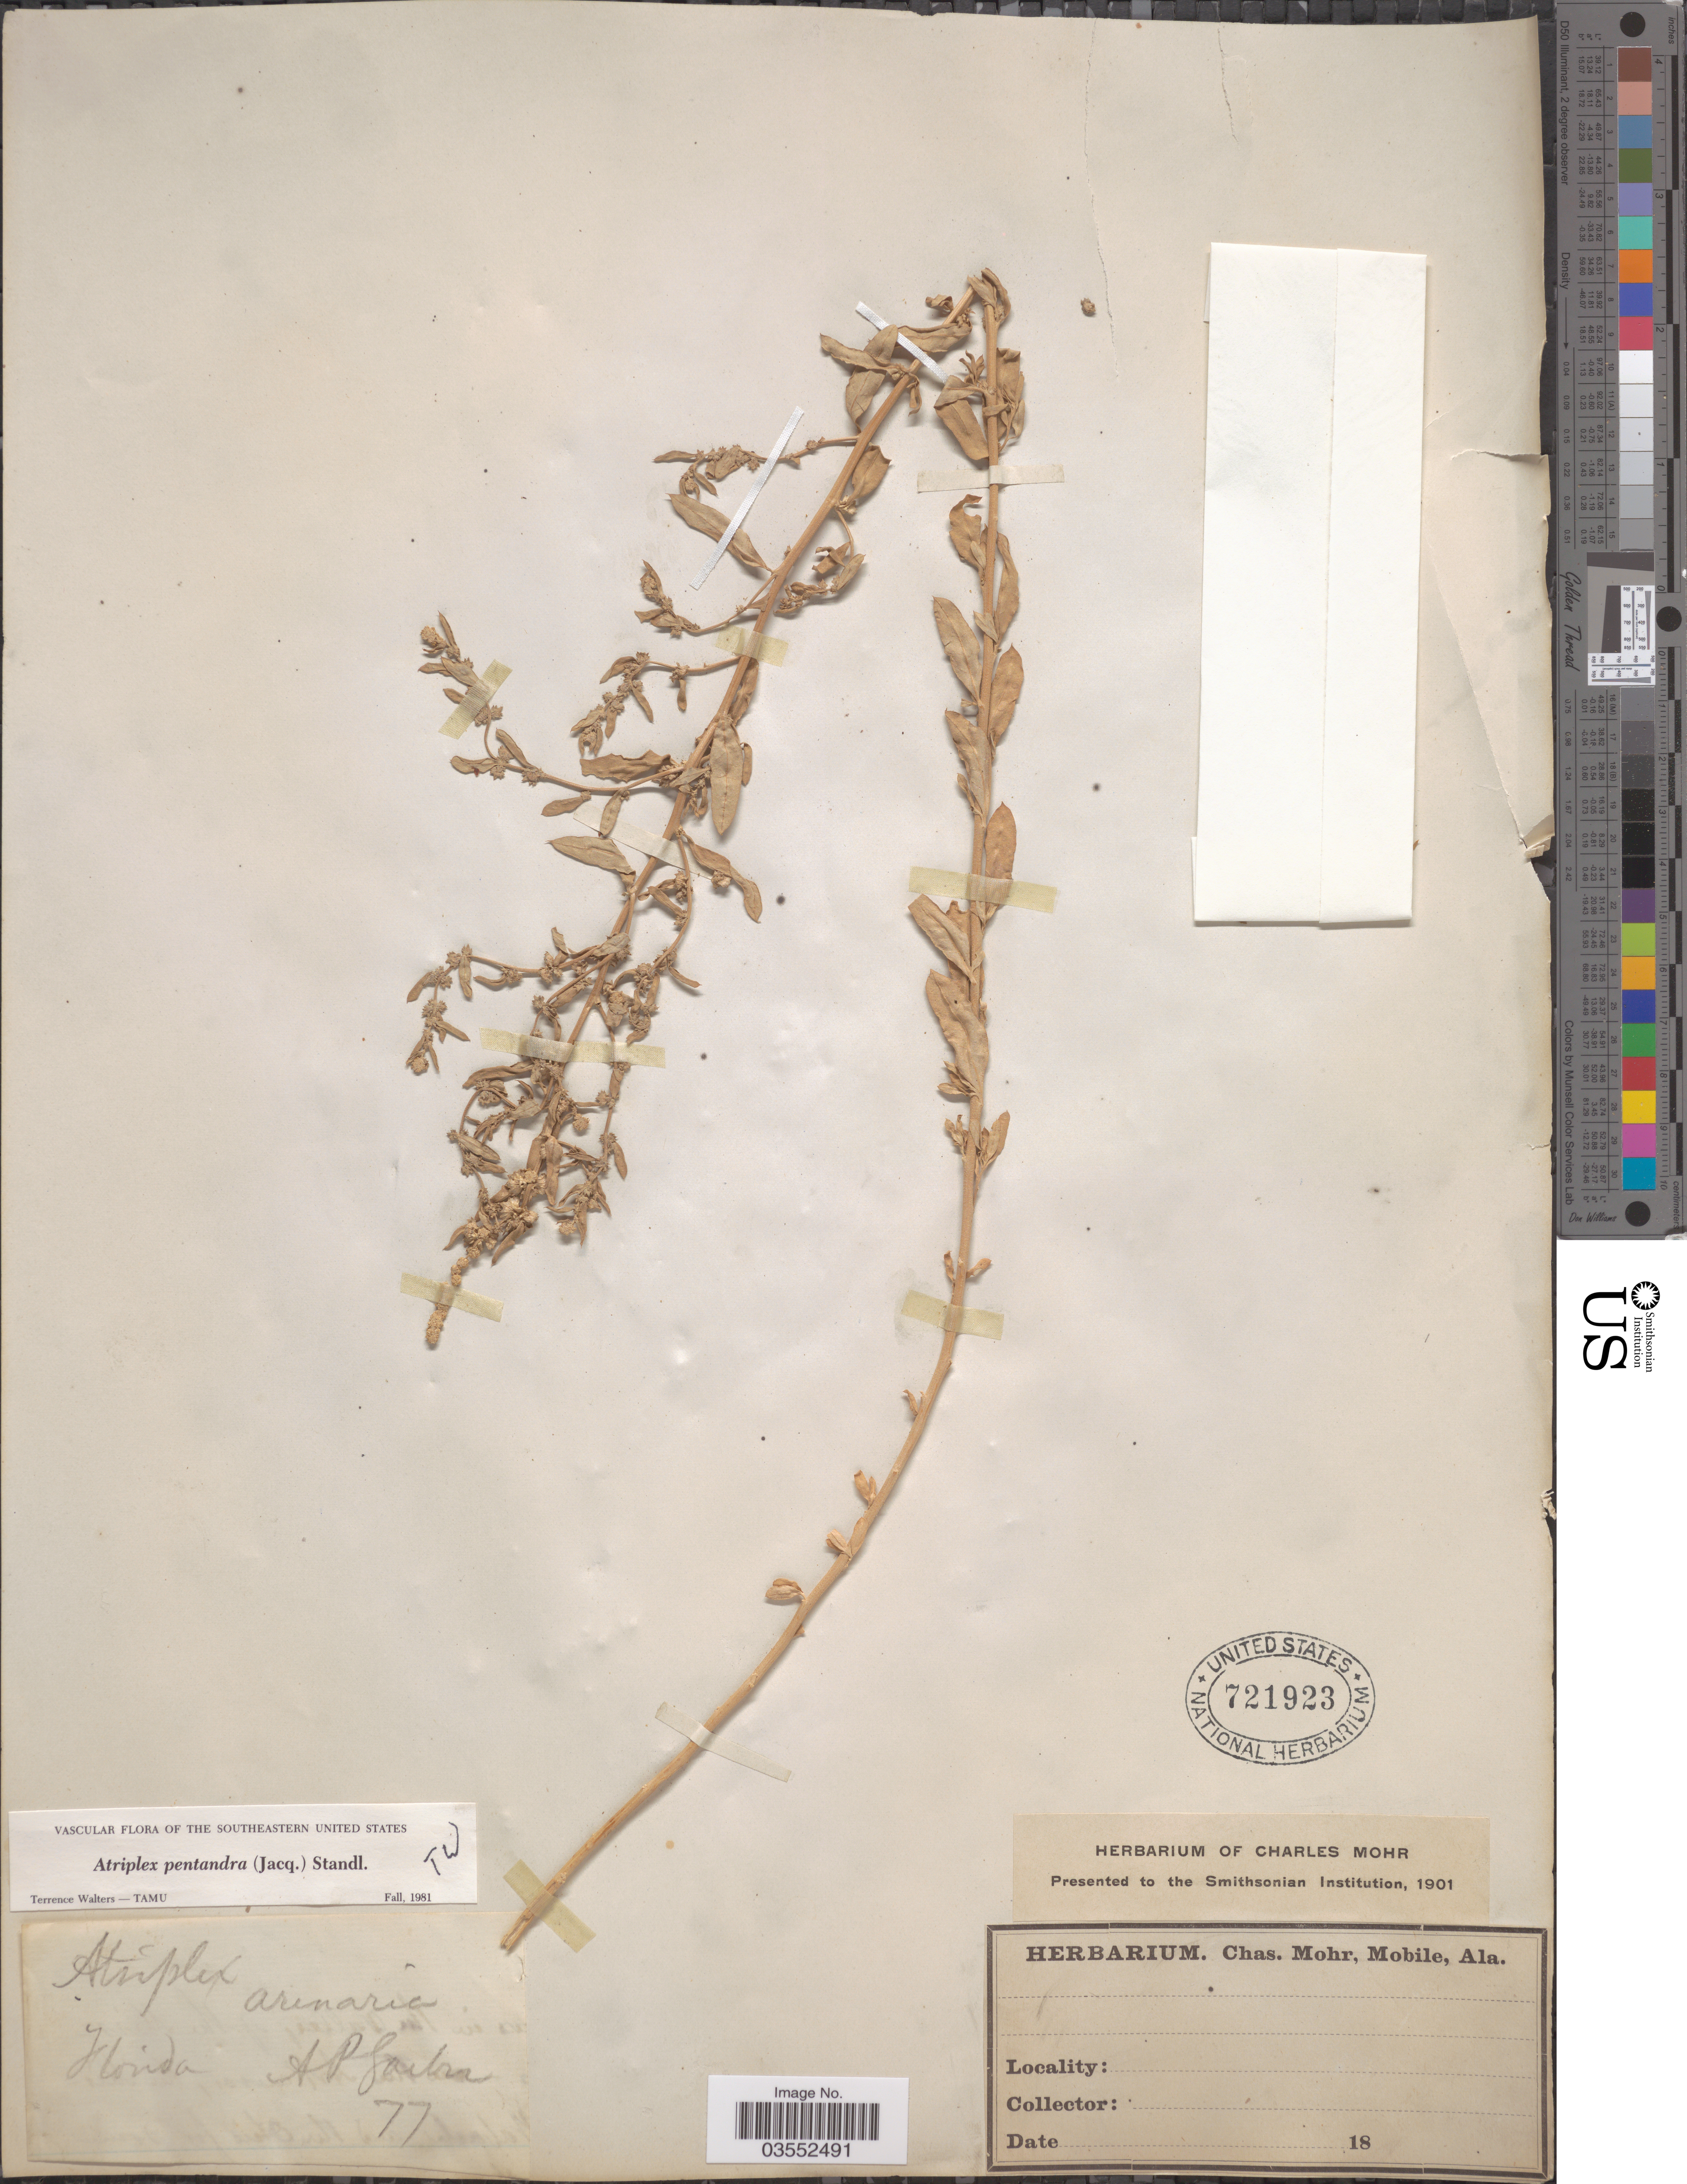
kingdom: Plantae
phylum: Tracheophyta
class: Magnoliopsida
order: Caryophyllales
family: Amaranthaceae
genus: Atriplex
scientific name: Atriplex pentandra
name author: (Jacq.) Standl.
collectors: A. P. Garber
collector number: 77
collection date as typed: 18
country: United States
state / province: Florida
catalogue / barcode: US 721923